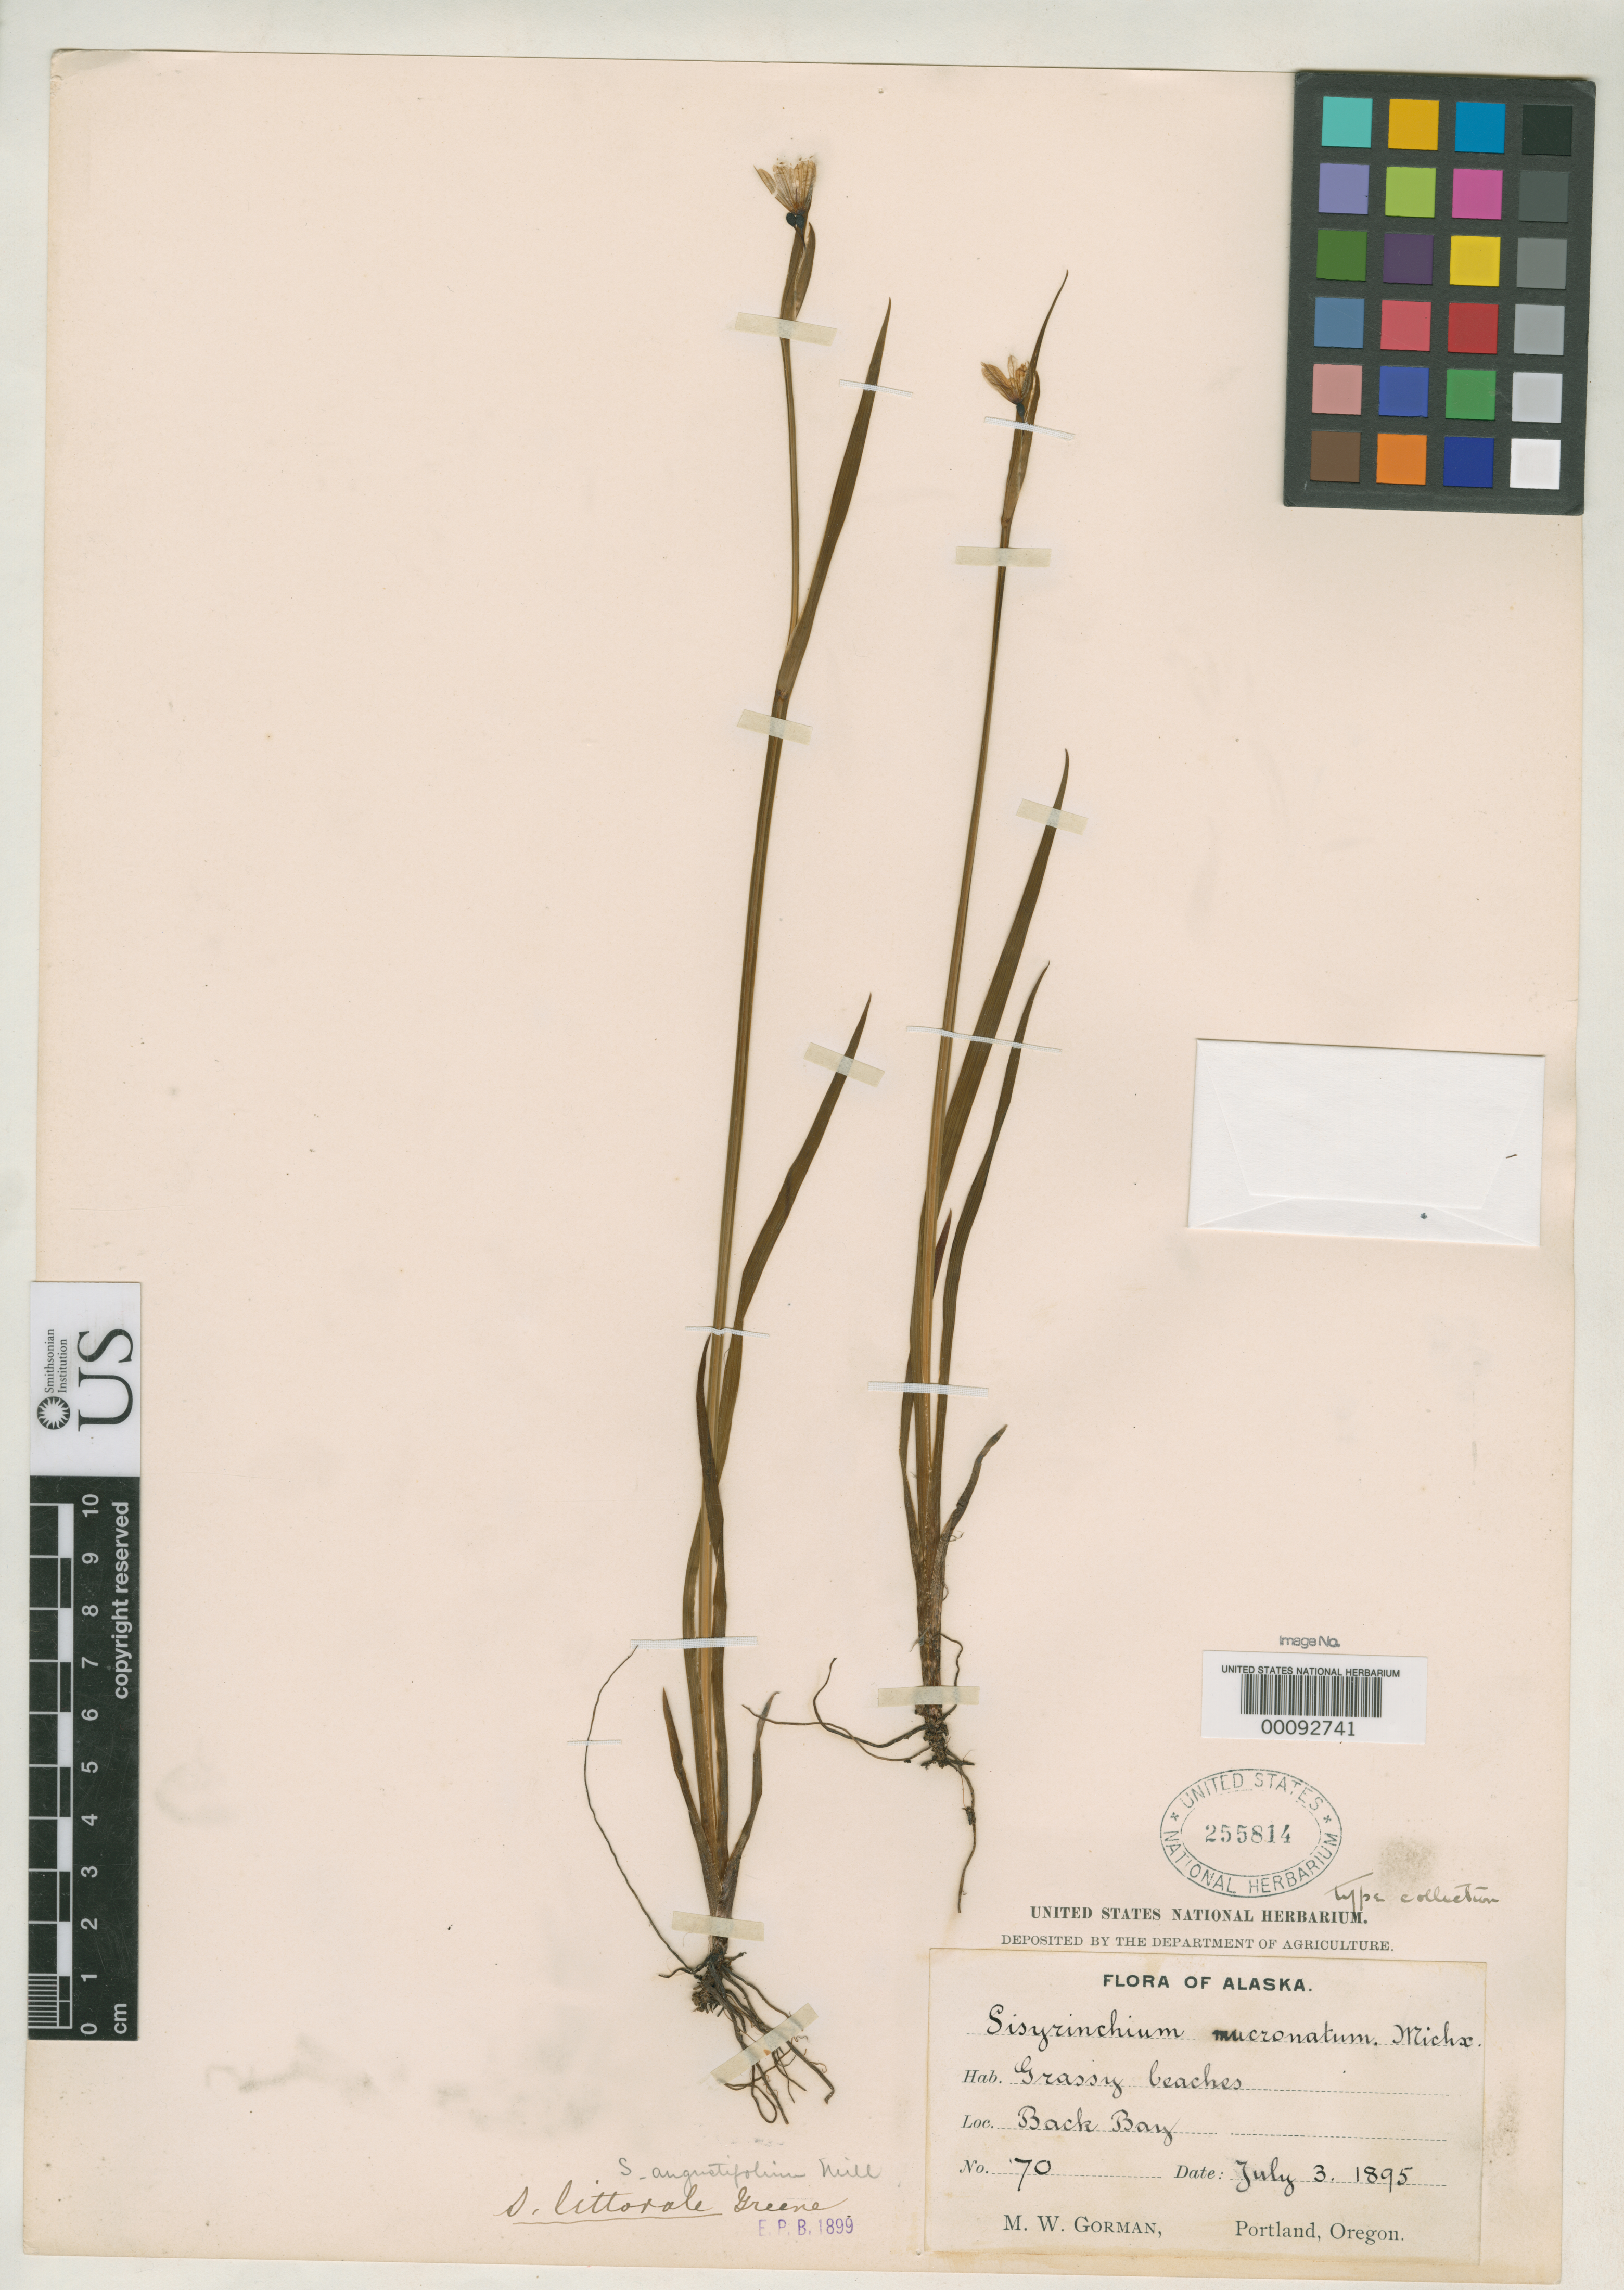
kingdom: Plantae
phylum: Tracheophyta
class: Liliopsida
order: Asparagales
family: Iridaceae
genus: Sisyrinchium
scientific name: Sisyrinchium littorale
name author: Greene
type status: Isosyntype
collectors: M. W. Gorman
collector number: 70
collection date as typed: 03 Jul 1895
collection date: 1895-07-03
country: United States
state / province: Alaska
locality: Yes Bay.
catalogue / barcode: US 255814